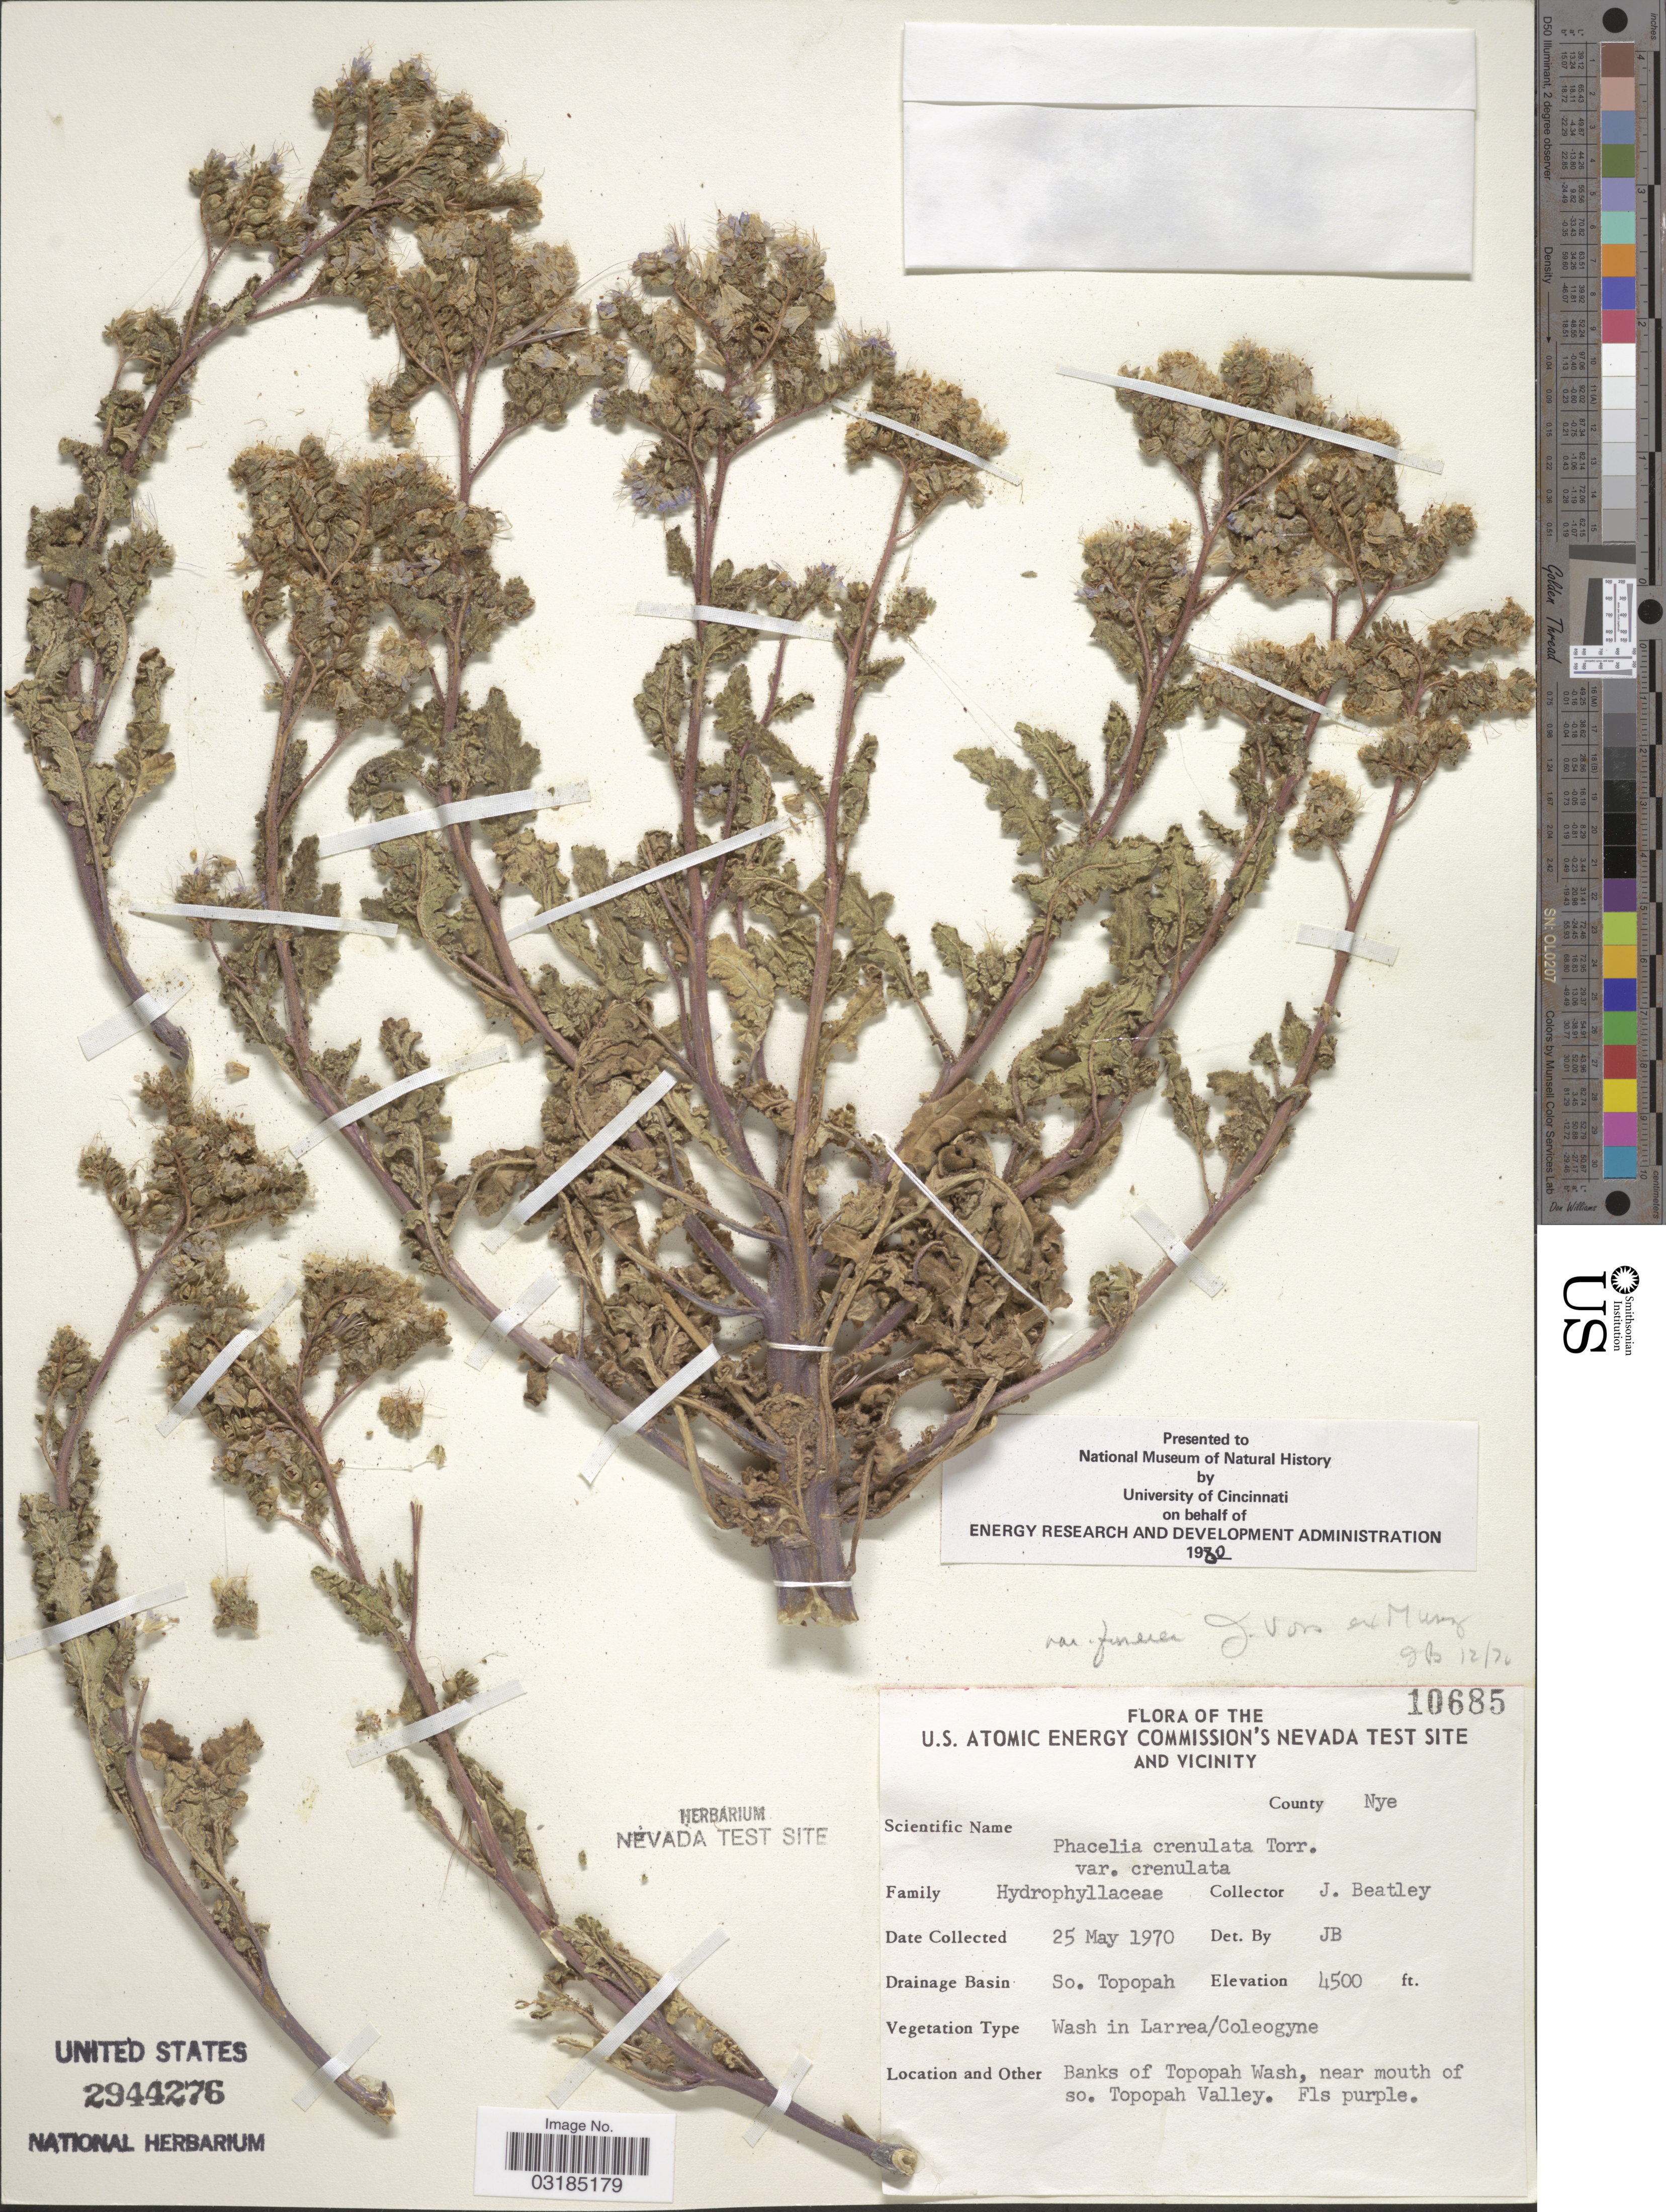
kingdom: Plantae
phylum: Tracheophyta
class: Magnoliopsida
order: Boraginales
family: Hydrophyllaceae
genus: Phacelia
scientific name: Phacelia crenulata var. funerea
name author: J.W. Voss in Munz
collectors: J. C. Beatley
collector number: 10685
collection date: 1970-05-25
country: United States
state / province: Nevada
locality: The U.S. Atomic Energy Commission's Nevada Test Site and Vicinity. County Nye. Drainage Basin So. Topopah. Banks of Topopah Wash, near mouth of so. Topopah Valley.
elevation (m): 1372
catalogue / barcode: US 2944276